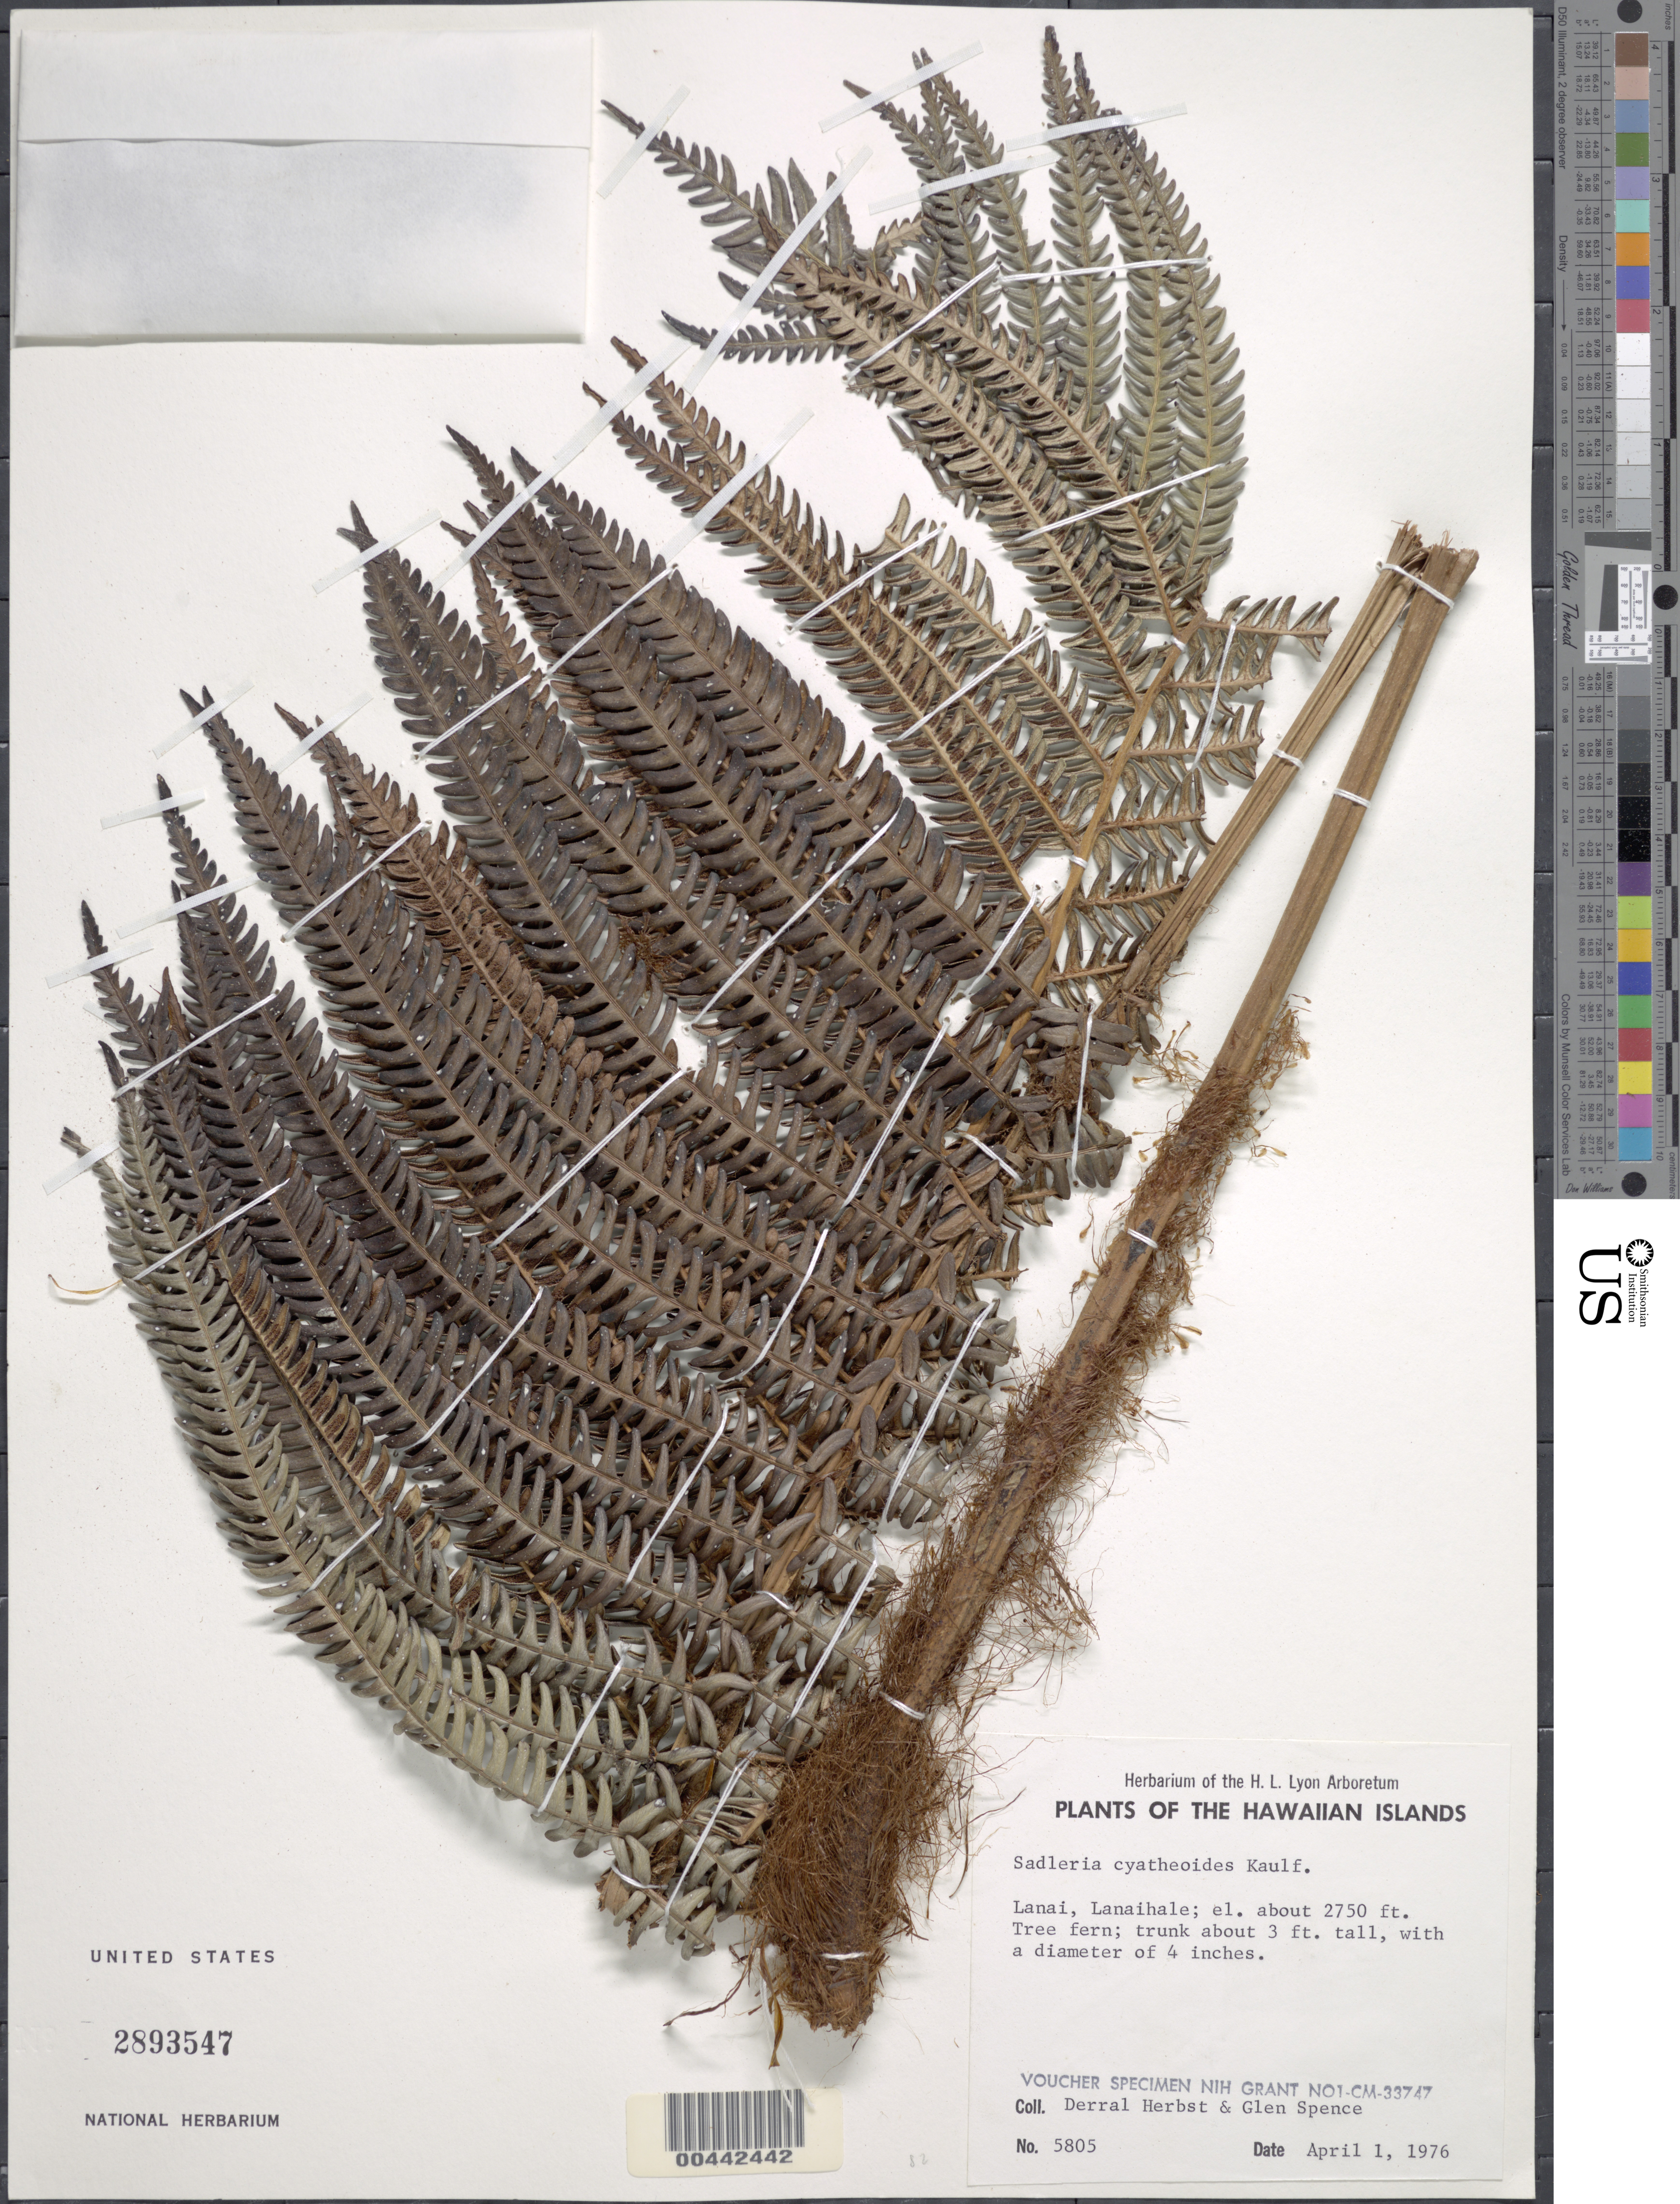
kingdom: Plantae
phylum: Tracheophyta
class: Polypodiopsida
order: Polypodiales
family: Blechnaceae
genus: Sadleria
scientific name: Sadleria cyatheoides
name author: Kaulf.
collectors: D. R. Herbst & G. Spence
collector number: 5805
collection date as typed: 1 Apr 1976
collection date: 1976-04-01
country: United States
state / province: Hawaii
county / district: Maui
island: Lana'i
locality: Lanaihale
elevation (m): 838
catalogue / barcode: US 2893547